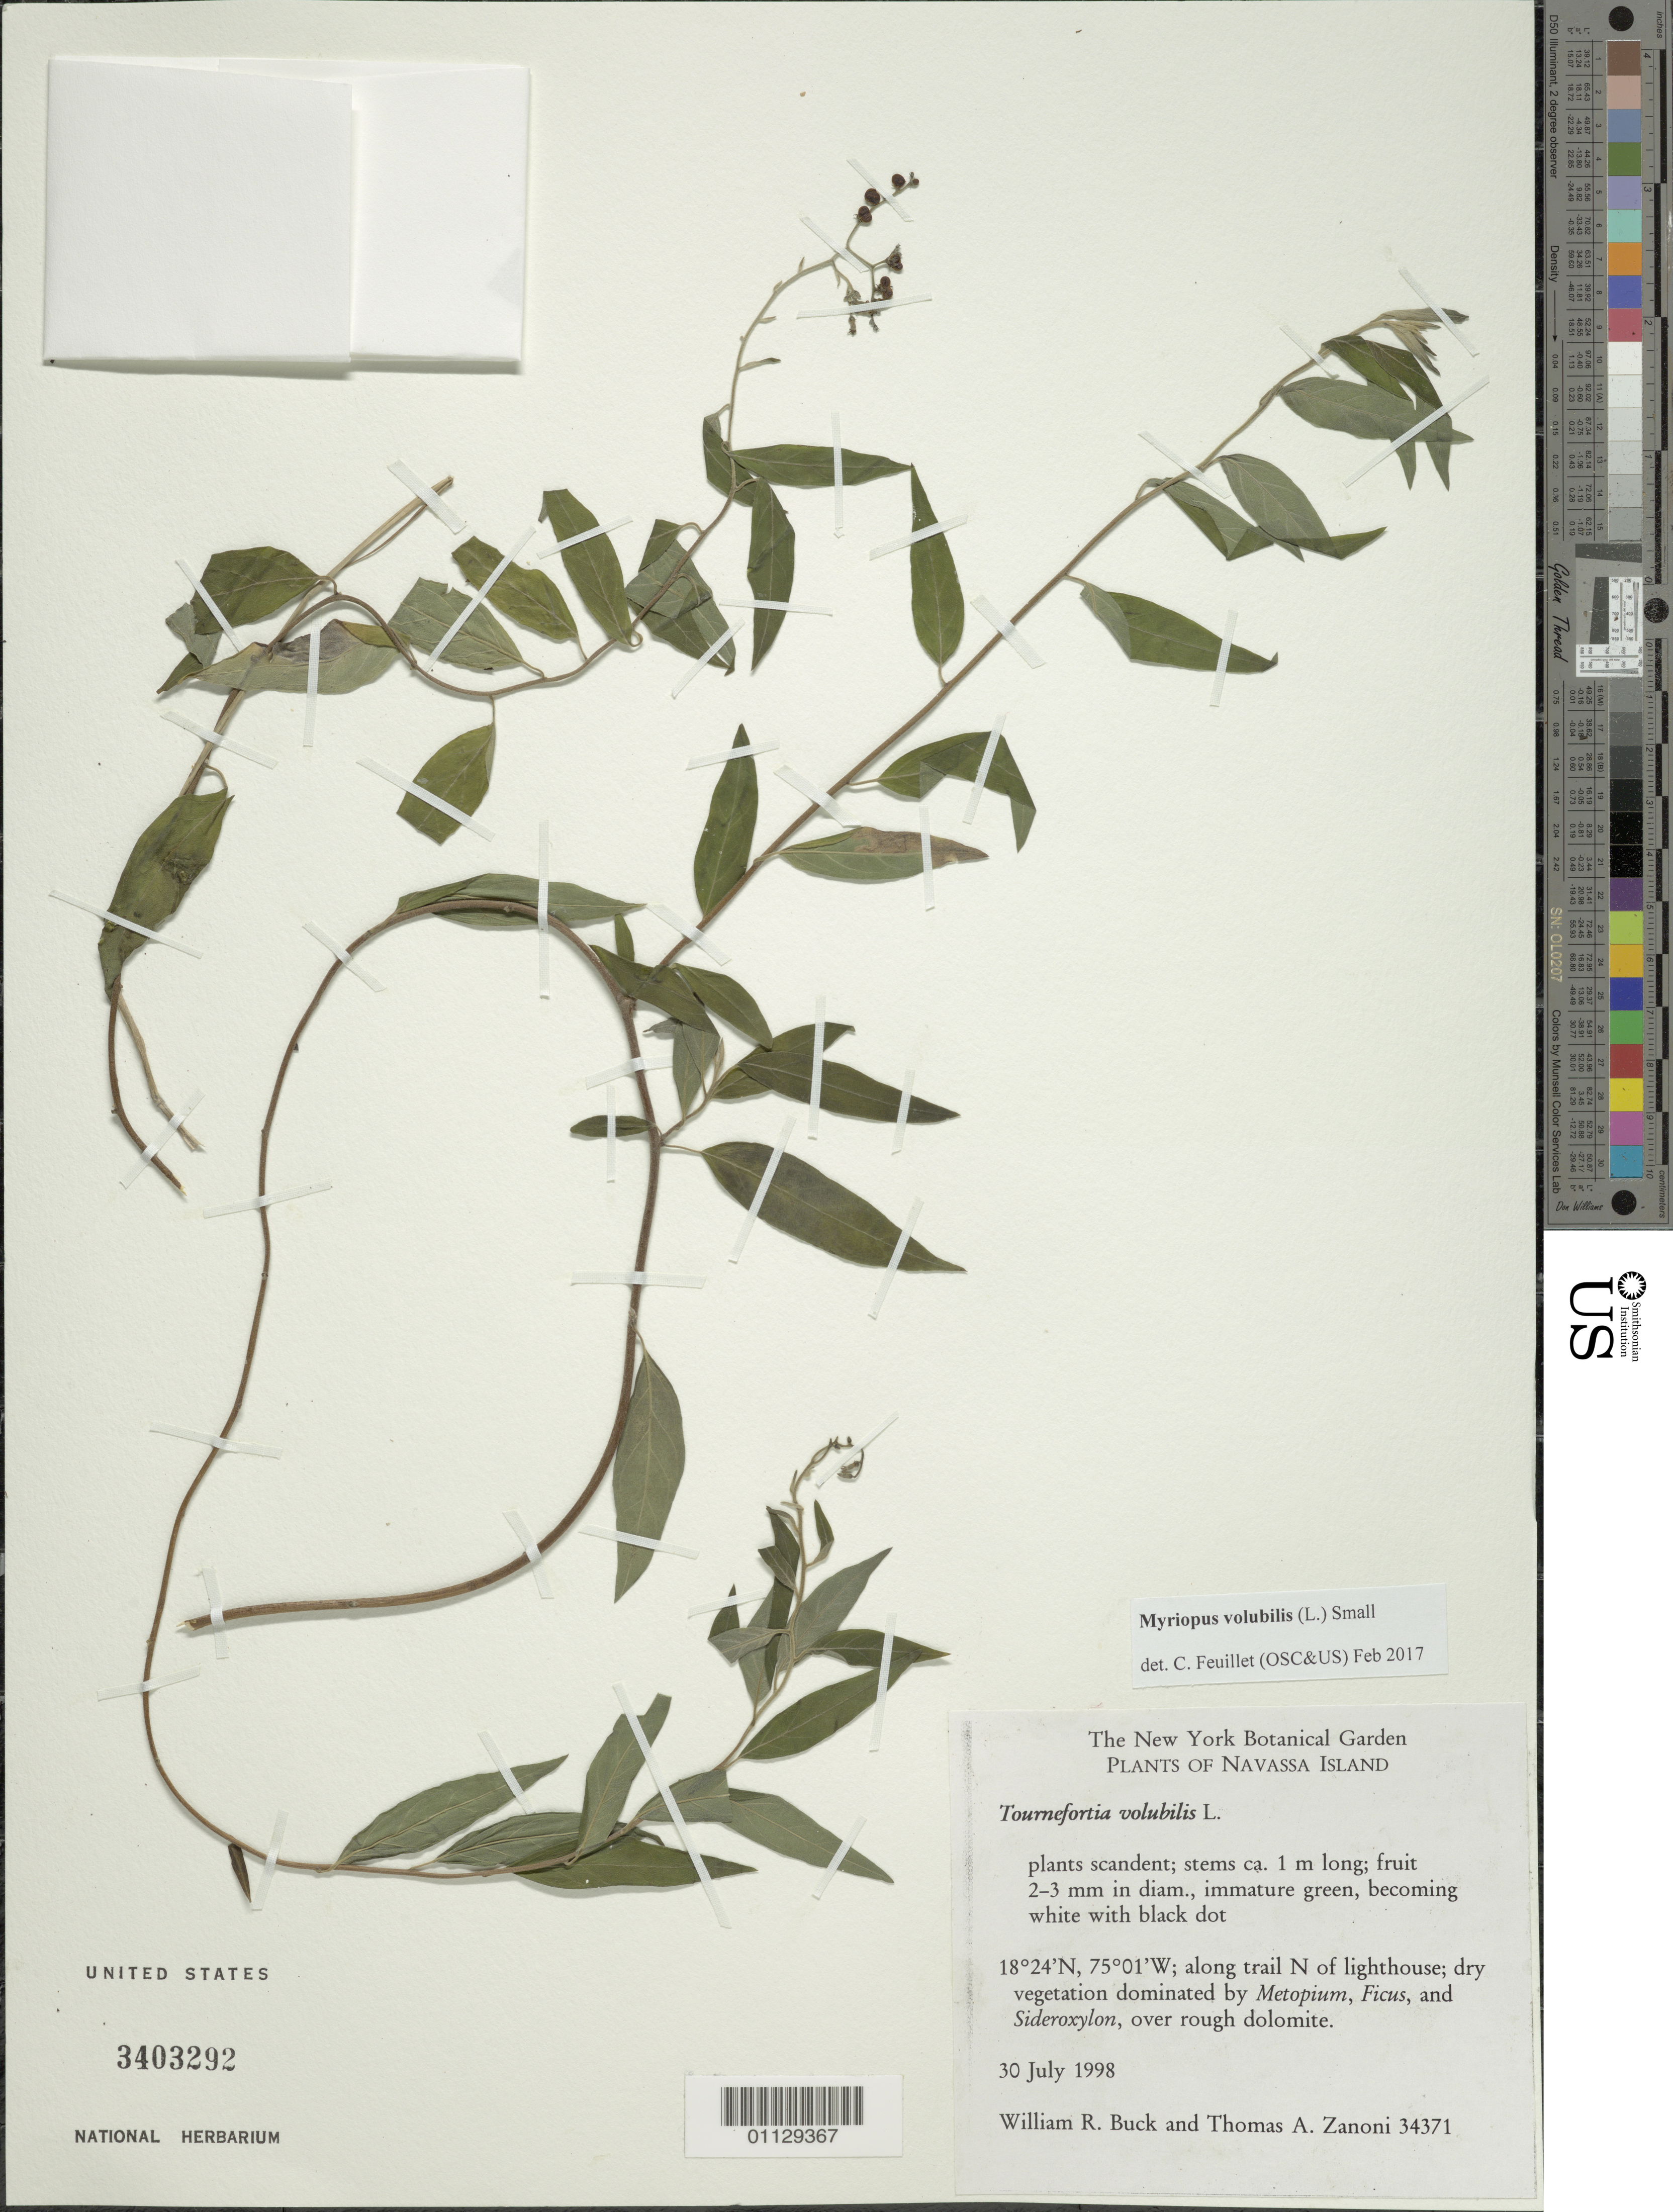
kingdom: Plantae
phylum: Tracheophyta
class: Magnoliopsida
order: Boraginales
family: Heliotropiaceae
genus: Myriopus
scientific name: Myriopus volubilis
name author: (L.) Small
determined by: Feuillet, C.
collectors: T. A. Zanoni & W. R. Buck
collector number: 34371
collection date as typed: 30 Jul 1998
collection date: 1998-07-30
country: Navassa Island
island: Navassa I.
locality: Trail N of lighthouse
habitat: Dry vegetation dominated by Metopium, Ficus and Sideroxylon, over rough dolomite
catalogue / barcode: US 3403292